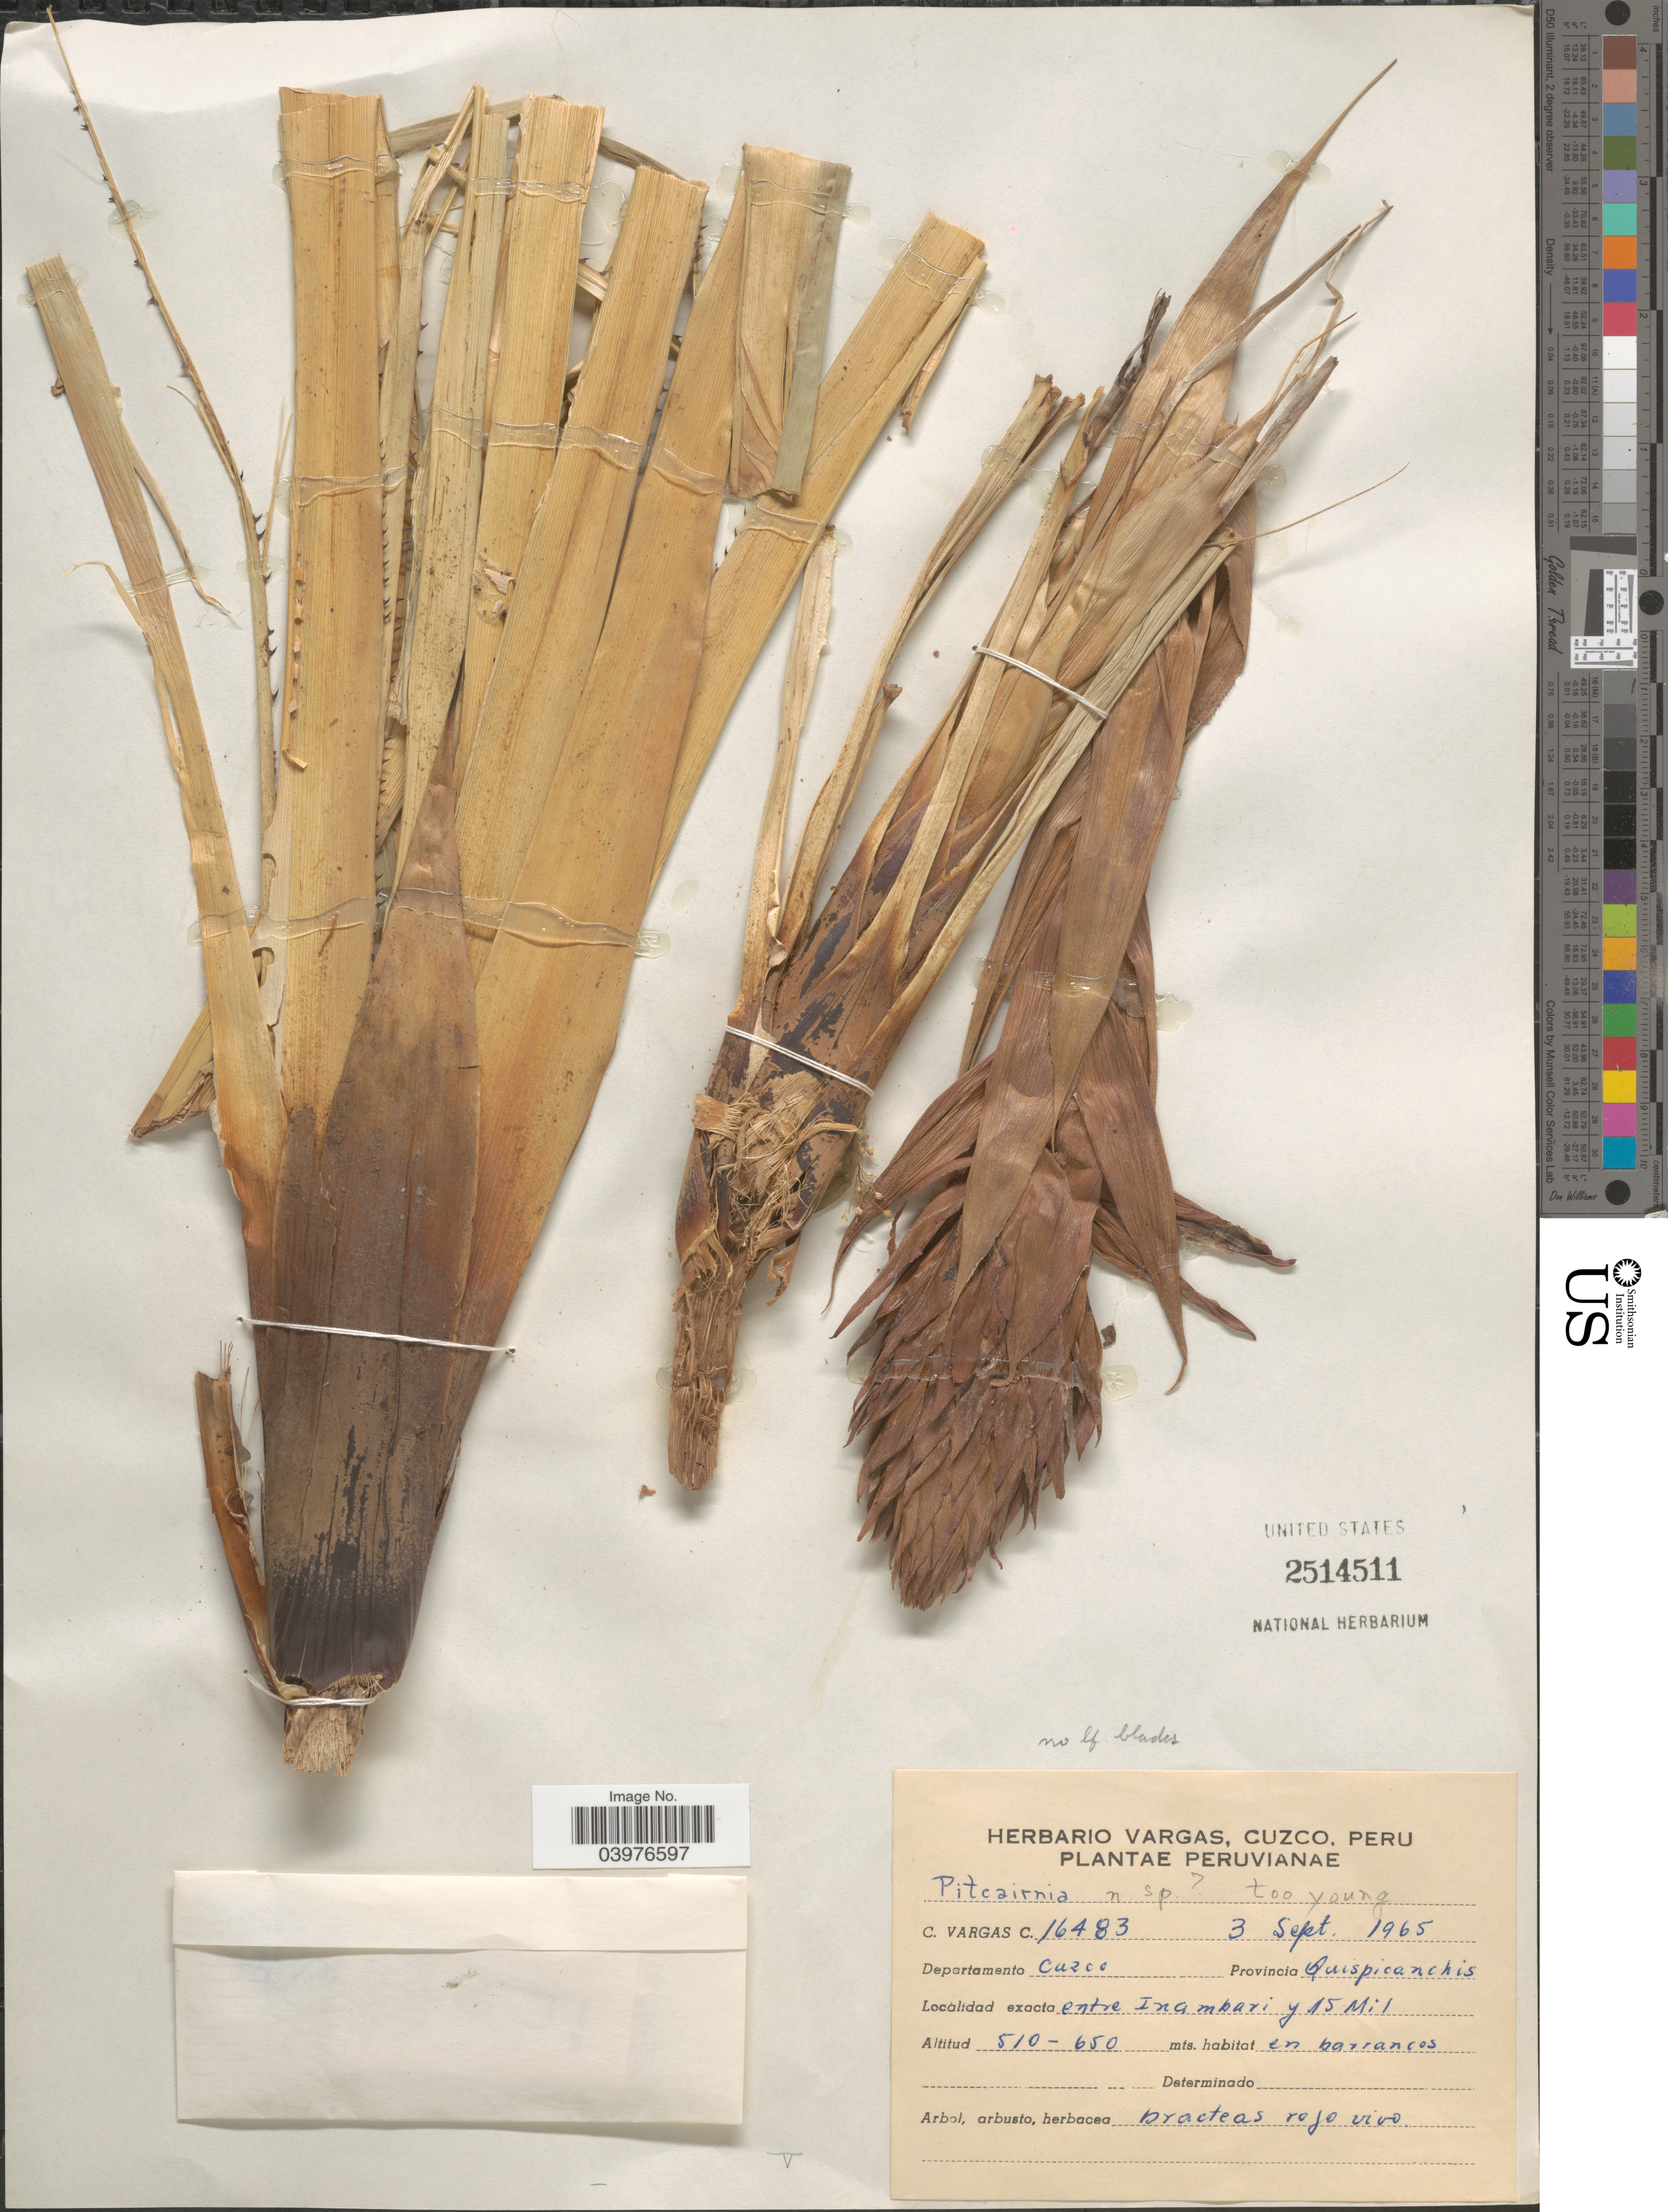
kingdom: Plantae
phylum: Tracheophyta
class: Liliopsida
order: Poales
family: Bromeliaceae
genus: Pitcairnia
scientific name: Pitcairnia sp.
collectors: C. Vargas Calderón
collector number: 16483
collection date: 1965-09-03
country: Peru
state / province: Cusco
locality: Departamento Cuzco. Provincia Quispicanchis. Entre Inambari y 15 mil.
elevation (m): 510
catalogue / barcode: US 2514511